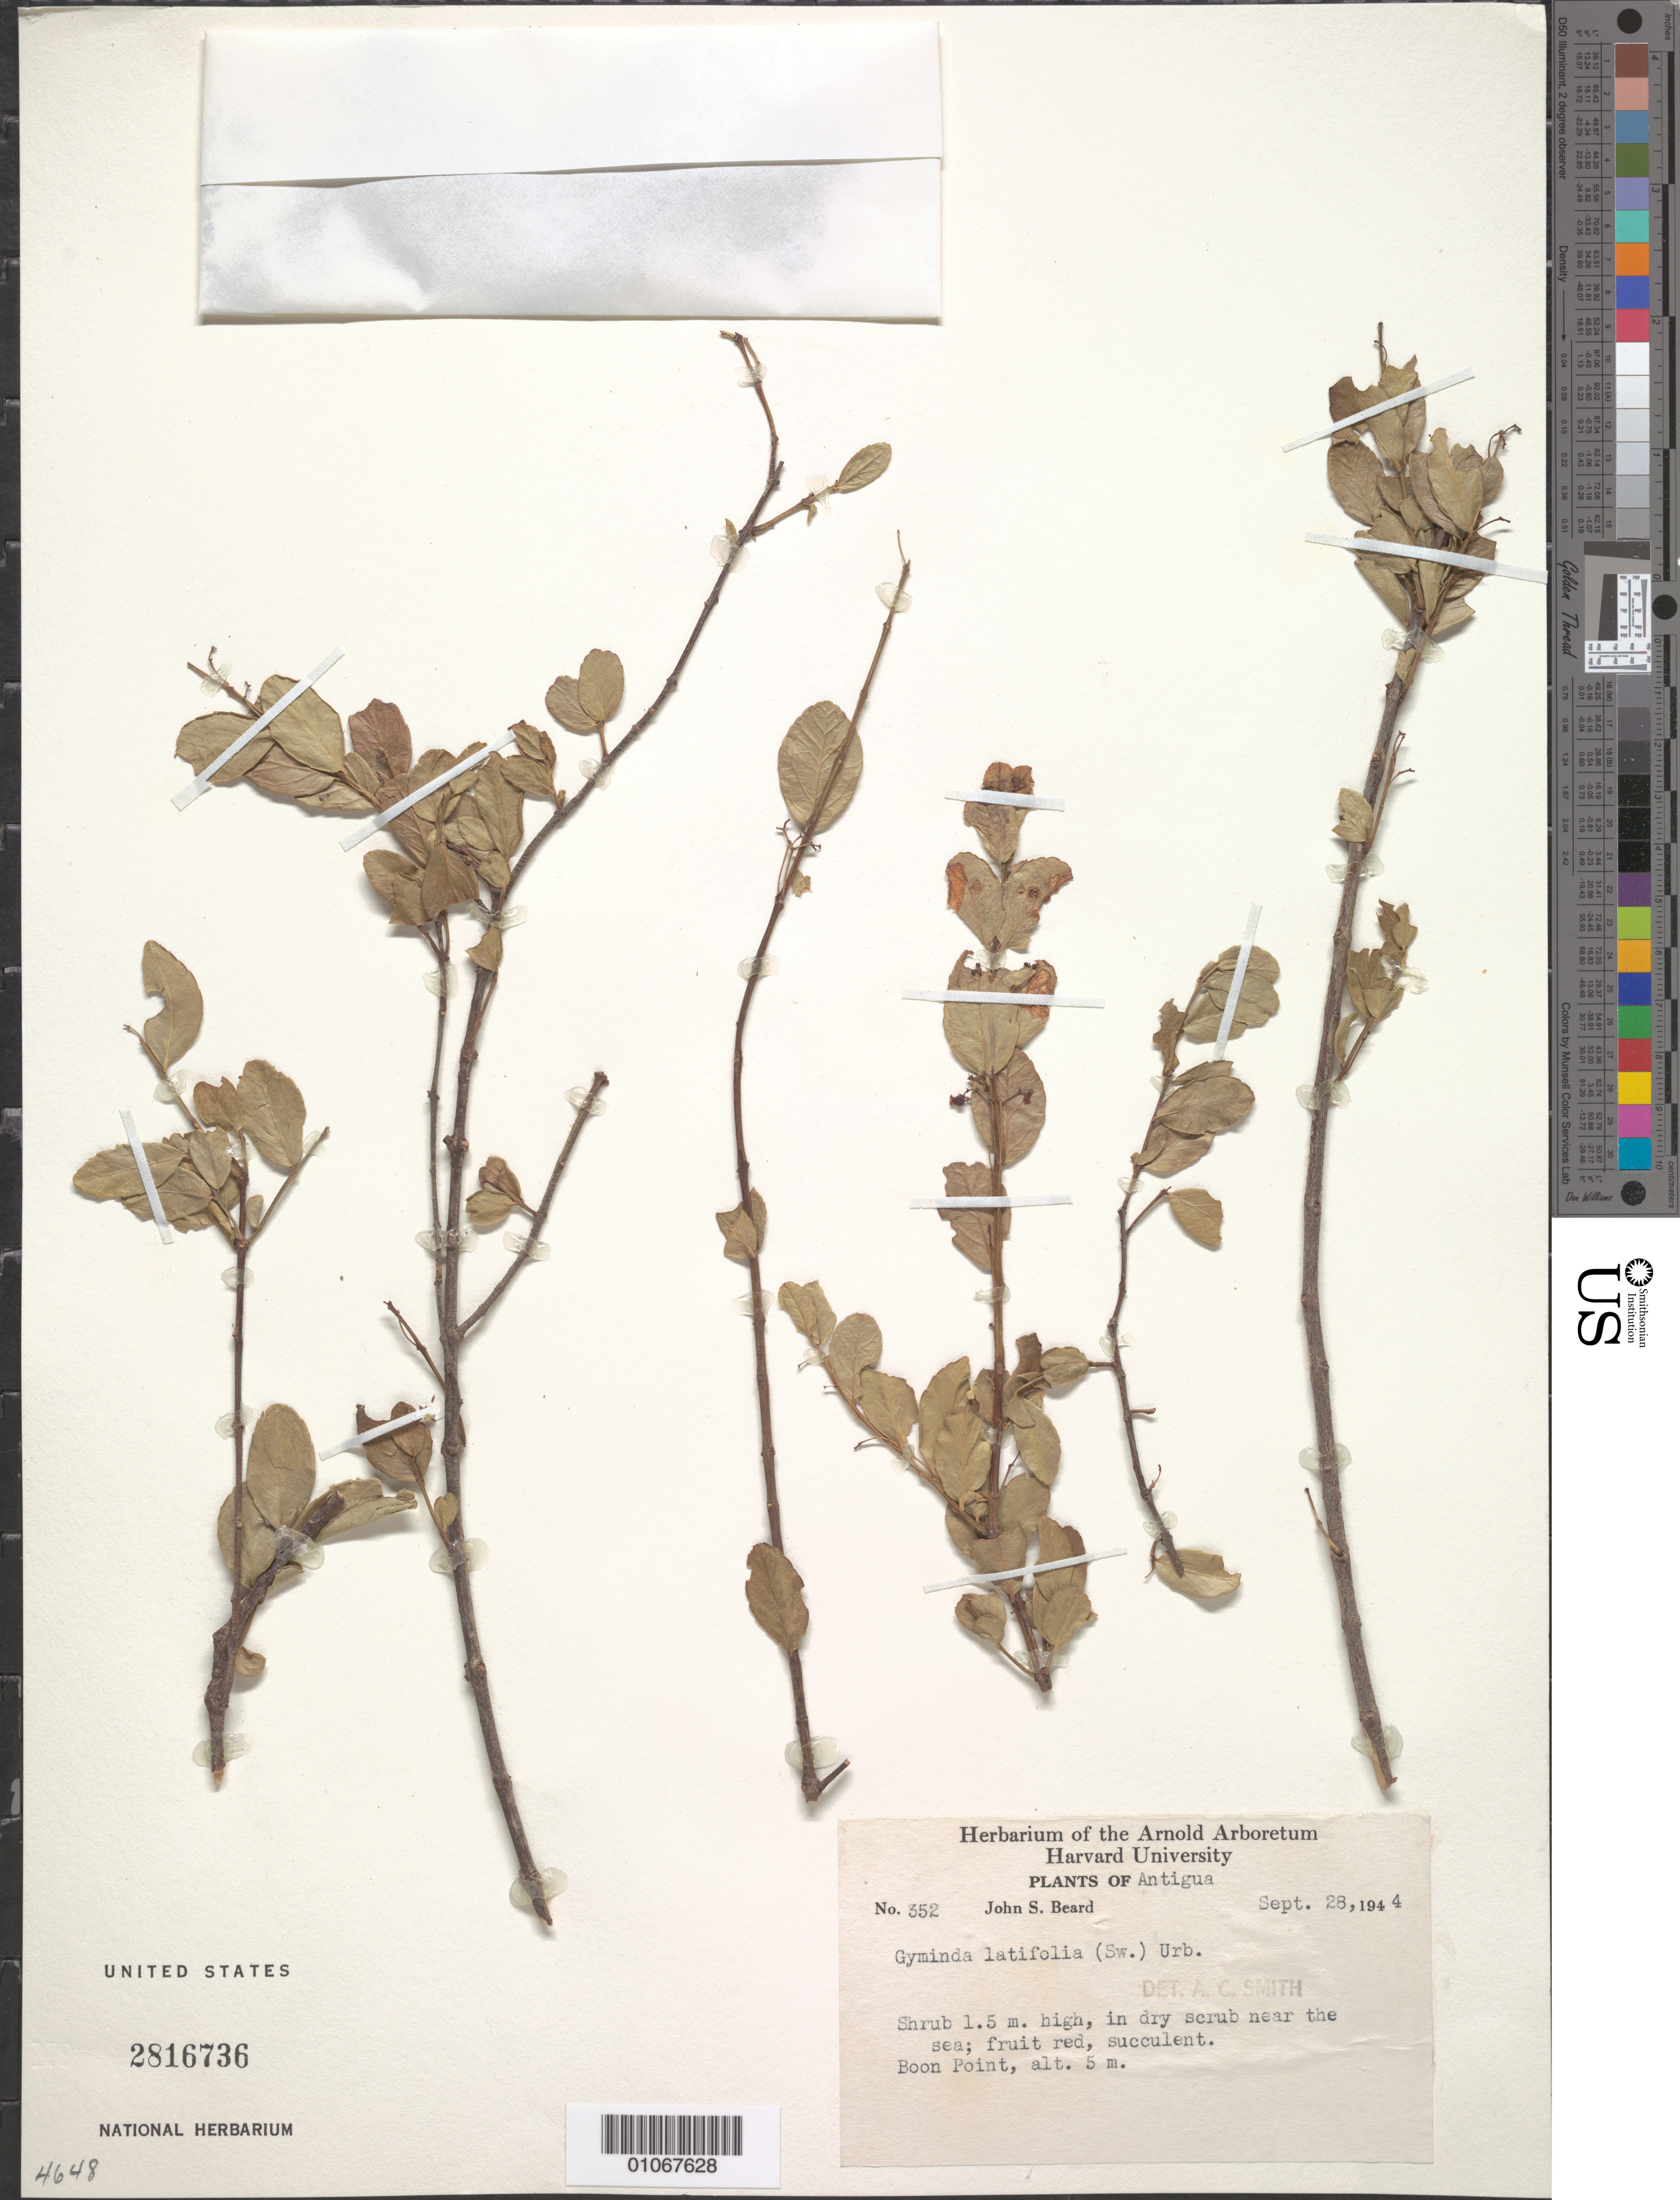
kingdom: Plantae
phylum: Tracheophyta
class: Magnoliopsida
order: Celastrales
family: Celastraceae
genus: Gyminda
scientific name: Gyminda latifolia subsp. latifolia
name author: (Sw.) Urb.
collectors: J. Beard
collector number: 352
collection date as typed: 28 Sep 1944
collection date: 1944-09-28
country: Antigua and Barbuda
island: Antigua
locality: Dry scrub near the sea, Boon point.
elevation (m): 5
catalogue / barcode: US 2816736